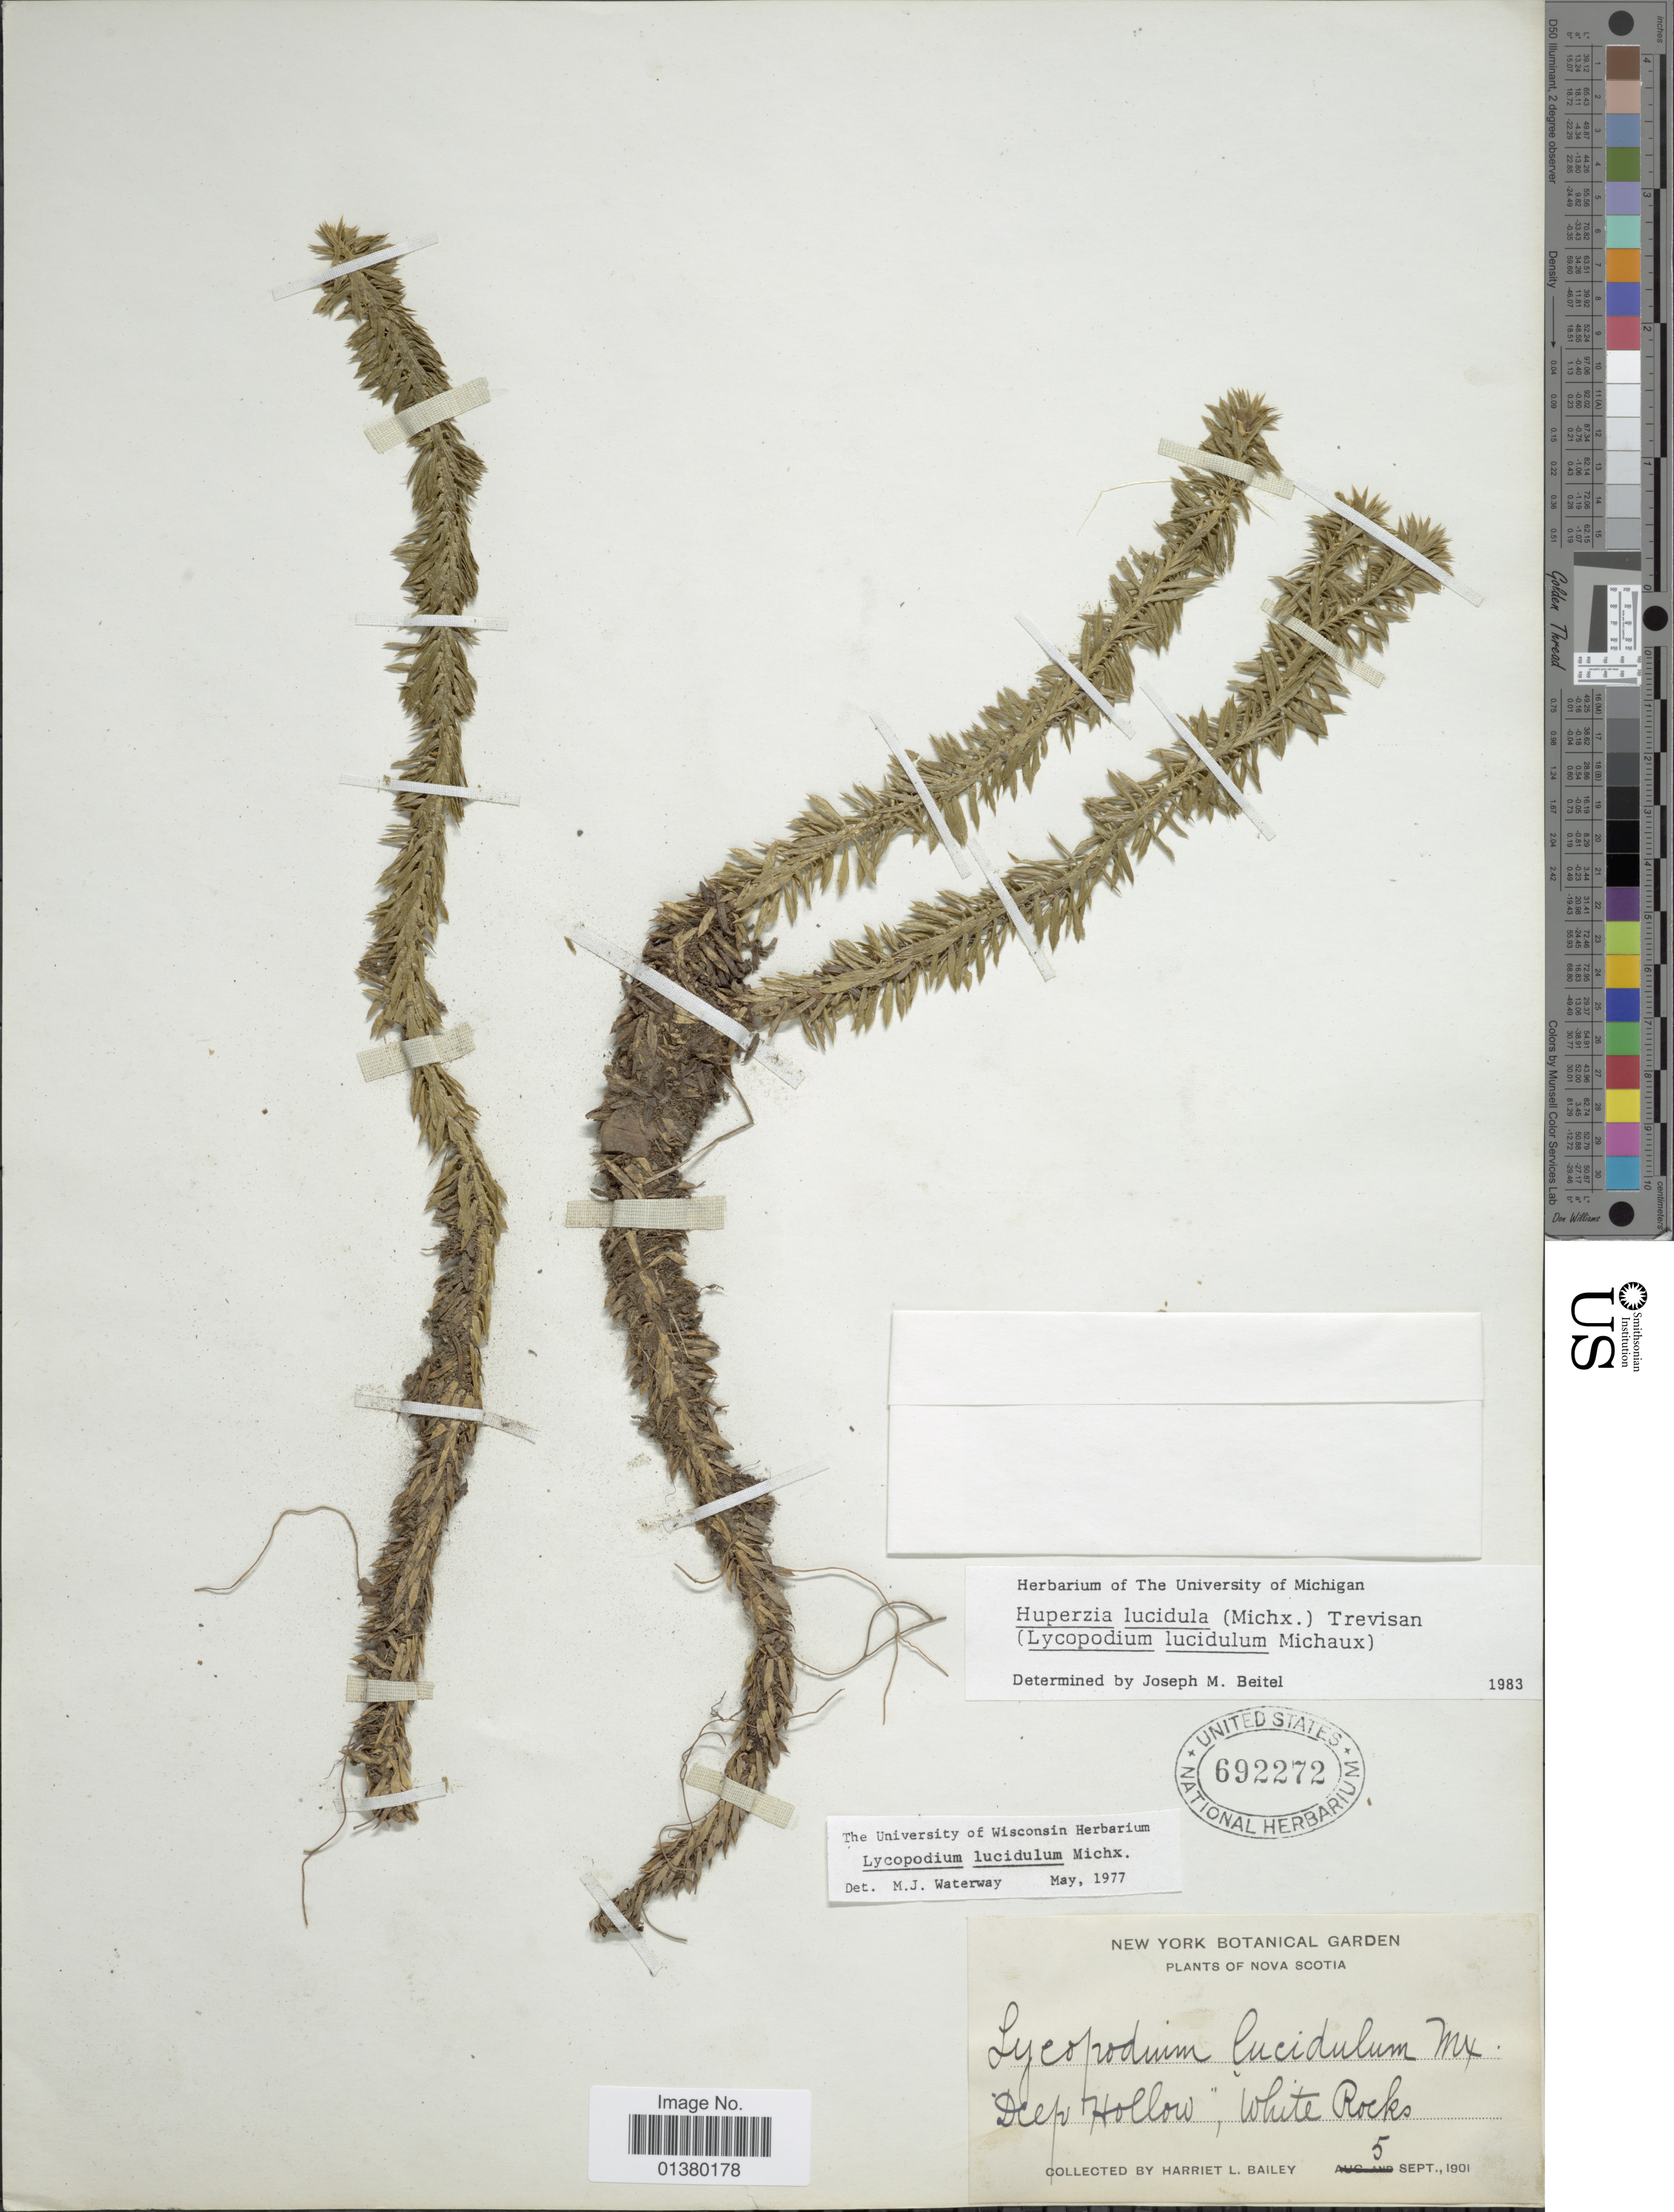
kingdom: Plantae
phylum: Tracheophyta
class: Lycopodiopsida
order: Lycopodiales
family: Lycopodiaceae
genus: Huperzia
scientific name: Huperzia lucidula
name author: (Michx.) Trevis.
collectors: H. Bailey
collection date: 1901-09-05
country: Canada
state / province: Nova Scotia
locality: Deep Holllow', White Rocks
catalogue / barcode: US 692272